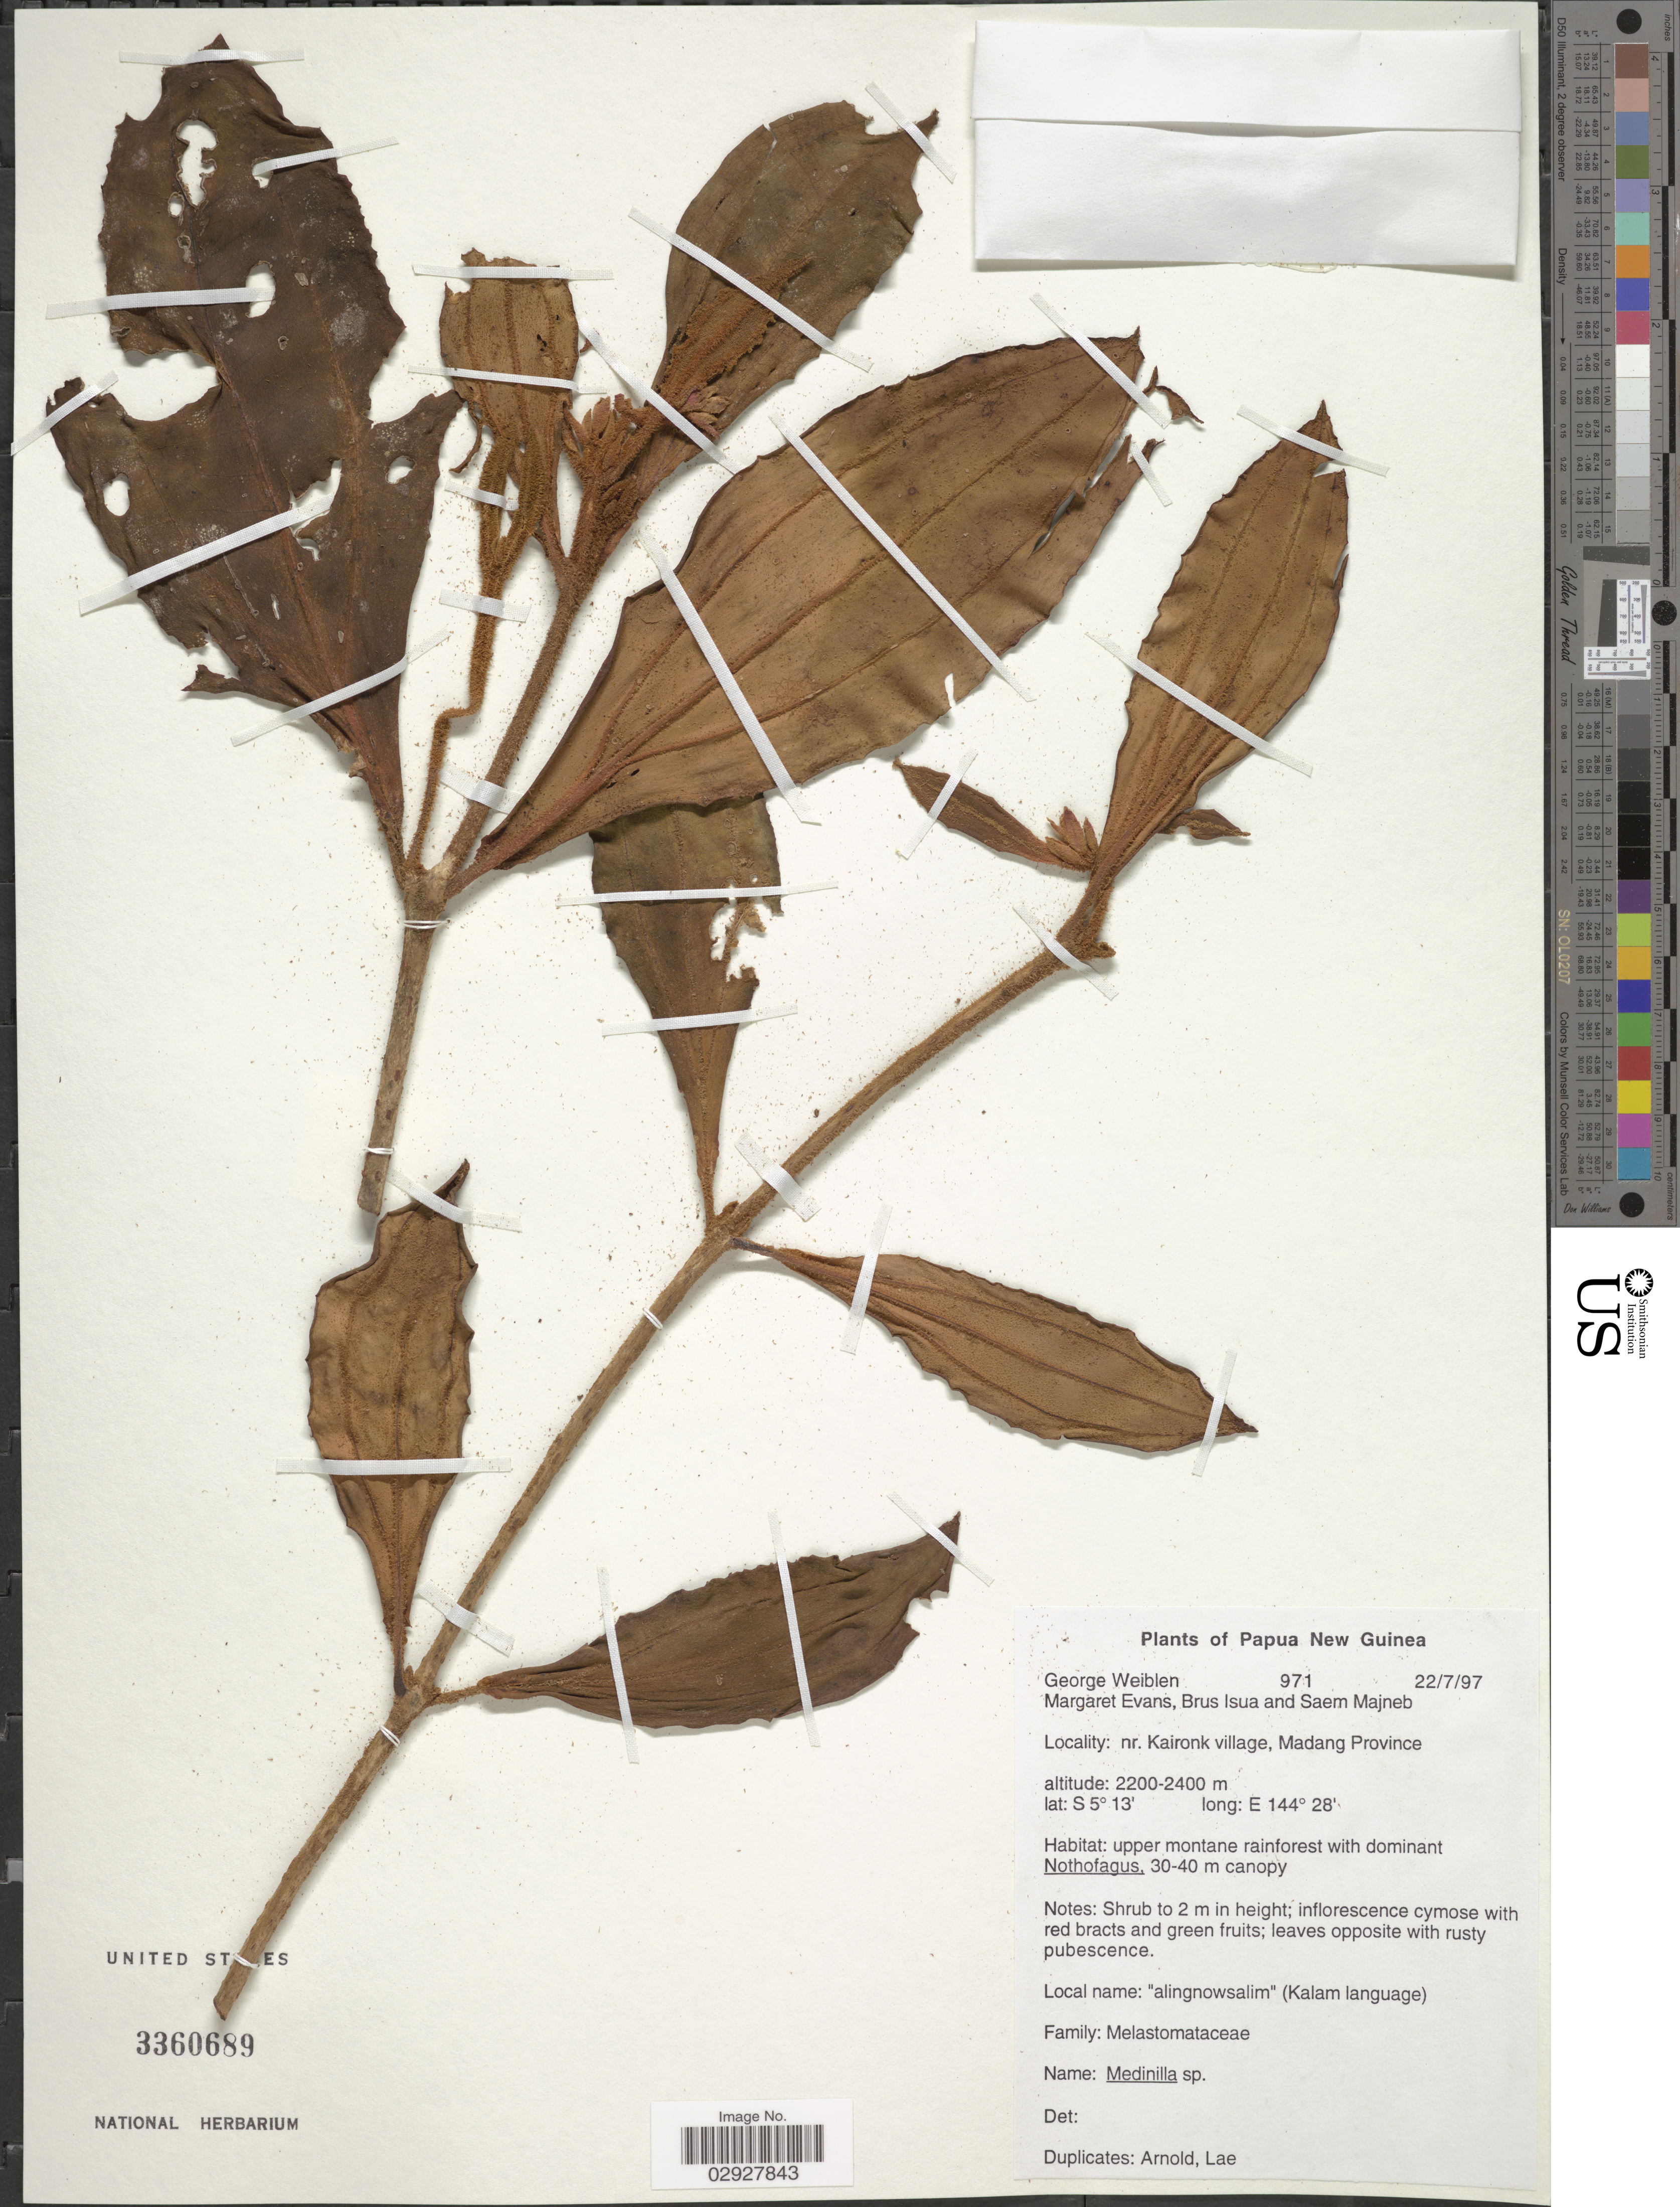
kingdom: Plantae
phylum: Tracheophyta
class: Magnoliopsida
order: Myrtales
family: Melastomataceae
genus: Medinilla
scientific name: Medinilla sp.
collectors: G. D. Weiblen, M. Evans, B. Isua & S. Majneb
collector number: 971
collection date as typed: Transcribed d/m/y: 22/7/97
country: Papua New Guinea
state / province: Madang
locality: Nr. Kaironk village, Madang Province.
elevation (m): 2200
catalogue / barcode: US 3360689